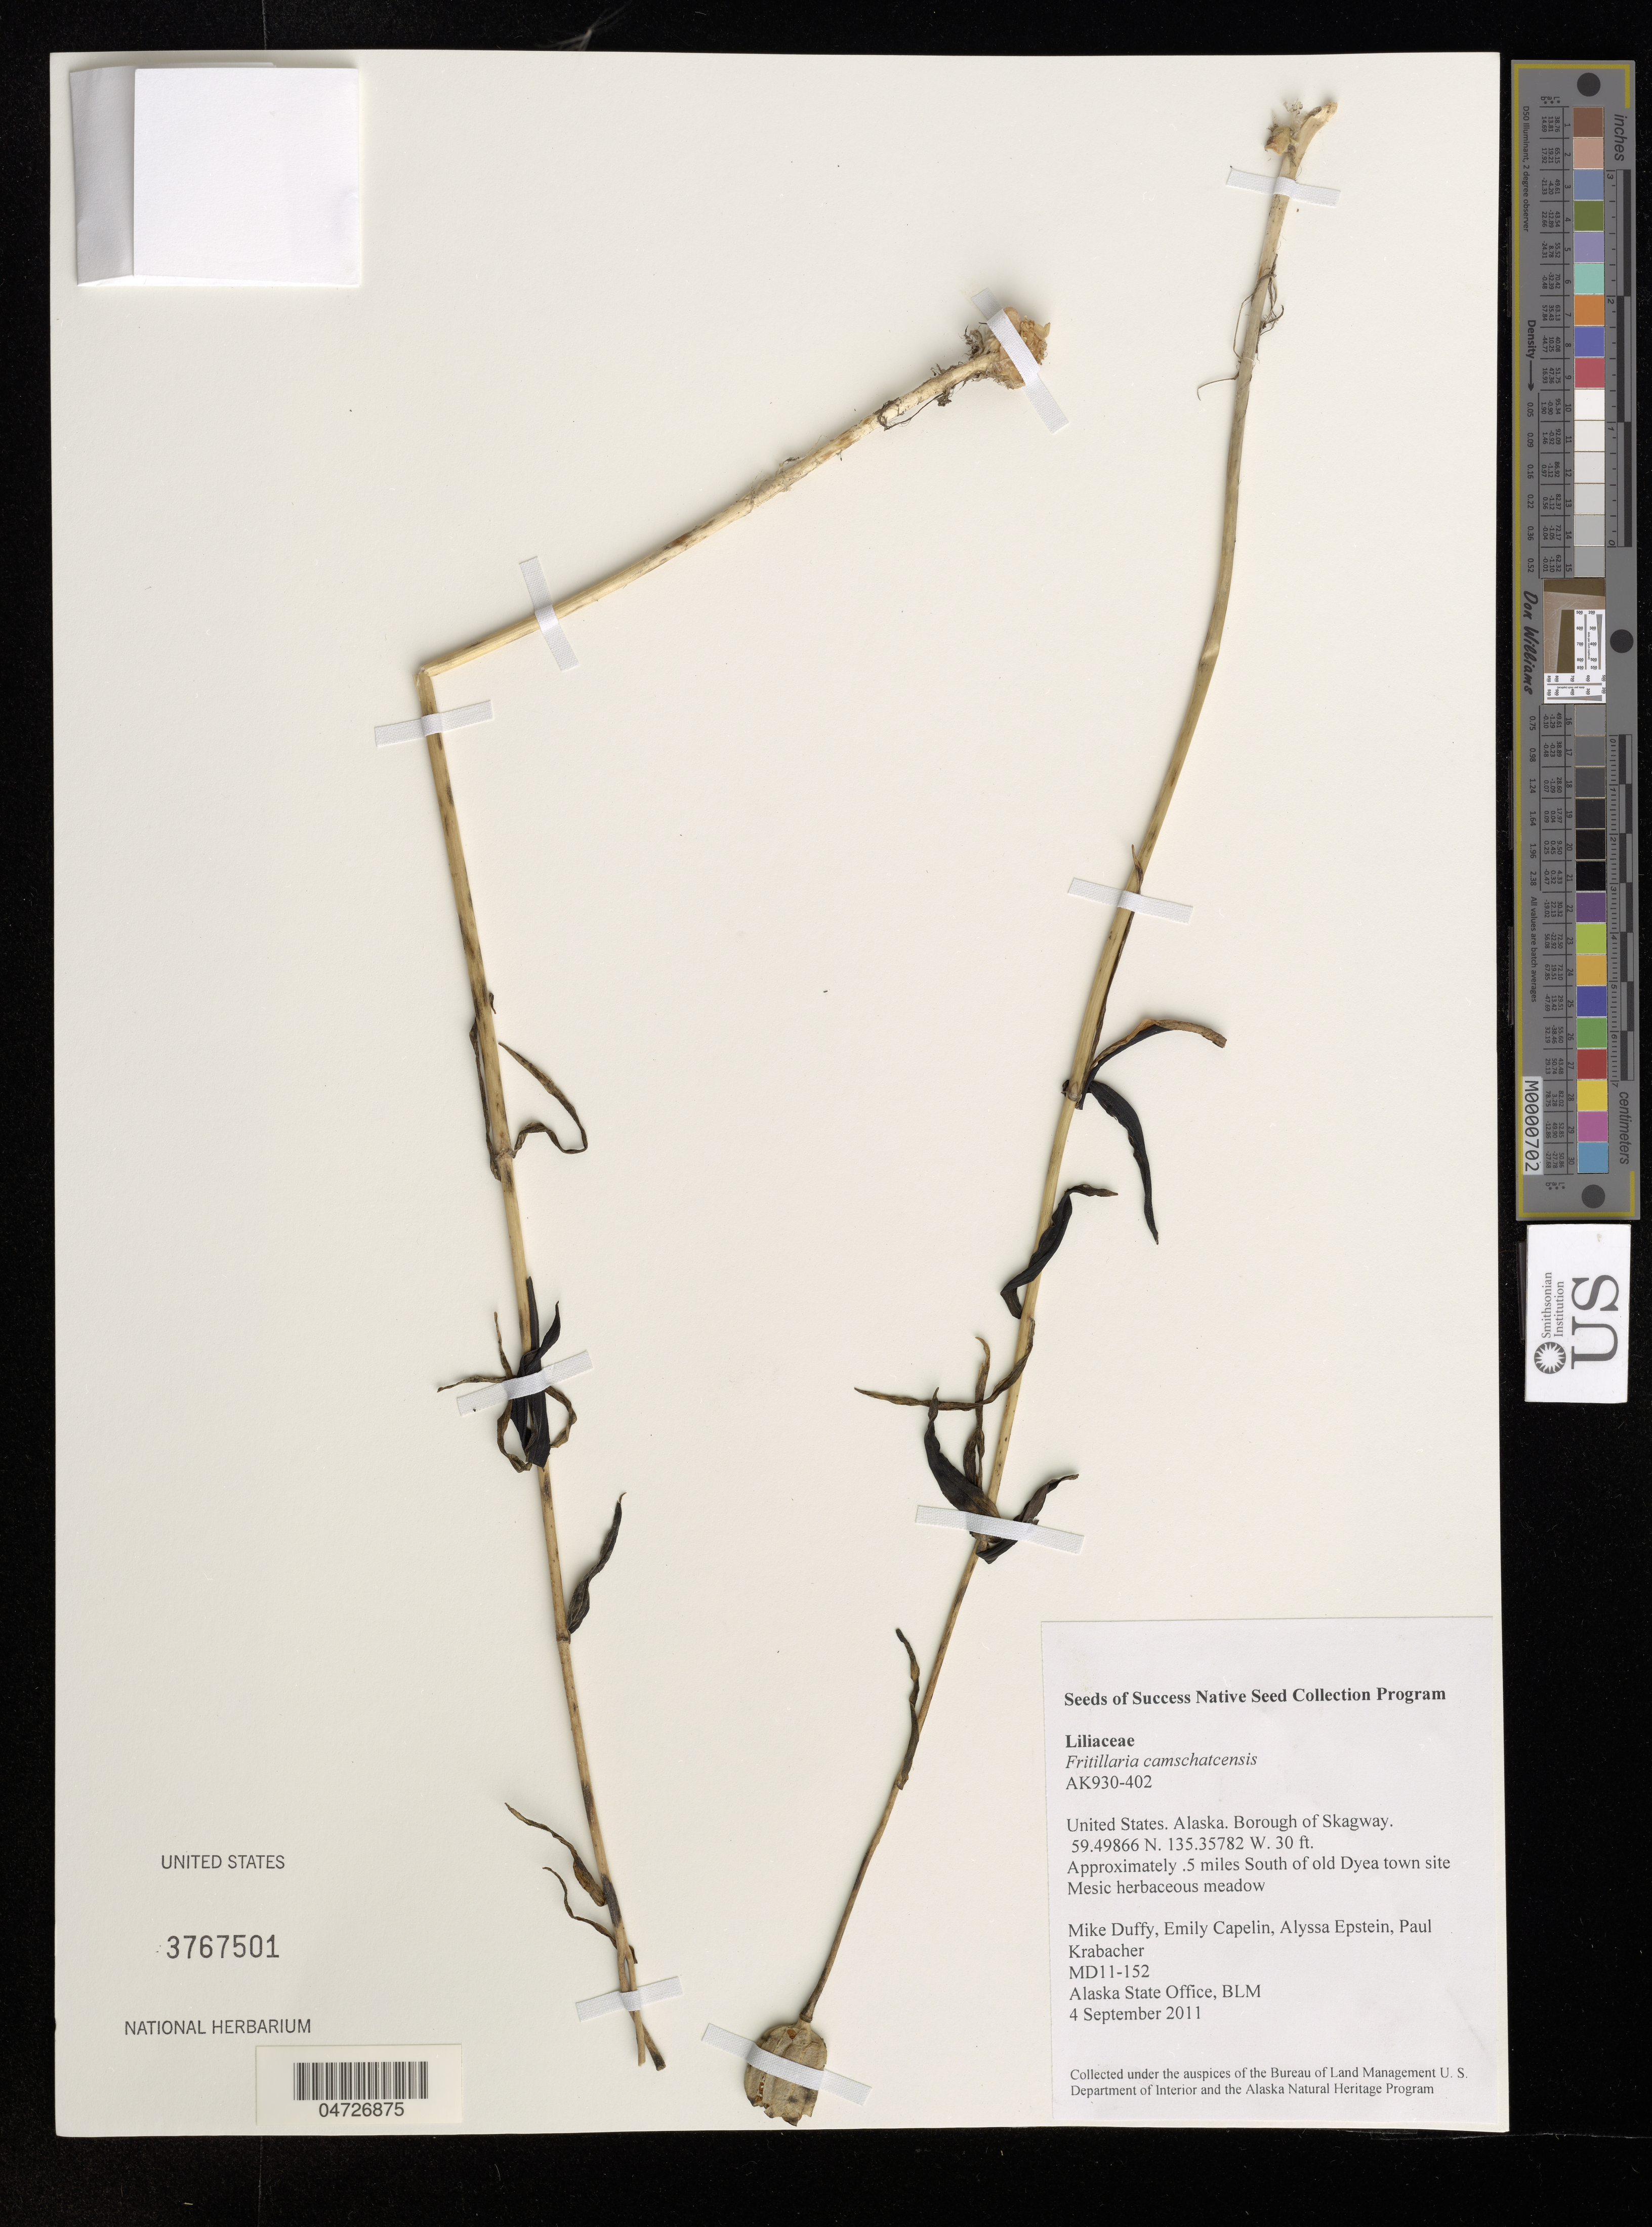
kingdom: Plantae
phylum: Tracheophyta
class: Liliopsida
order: Liliales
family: Liliaceae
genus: Fritillaria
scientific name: Fritillaria camschatcensis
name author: (L.) Ker Gawl.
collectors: M. Duffy, E. Capelin, A. Epstein & P. Krabacher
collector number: MD11-152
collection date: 2011-09-04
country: United States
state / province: Alaska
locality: Borough of Skagway. Approximately .5 miles South of old Dyea town site.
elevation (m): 9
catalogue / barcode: US 3767501